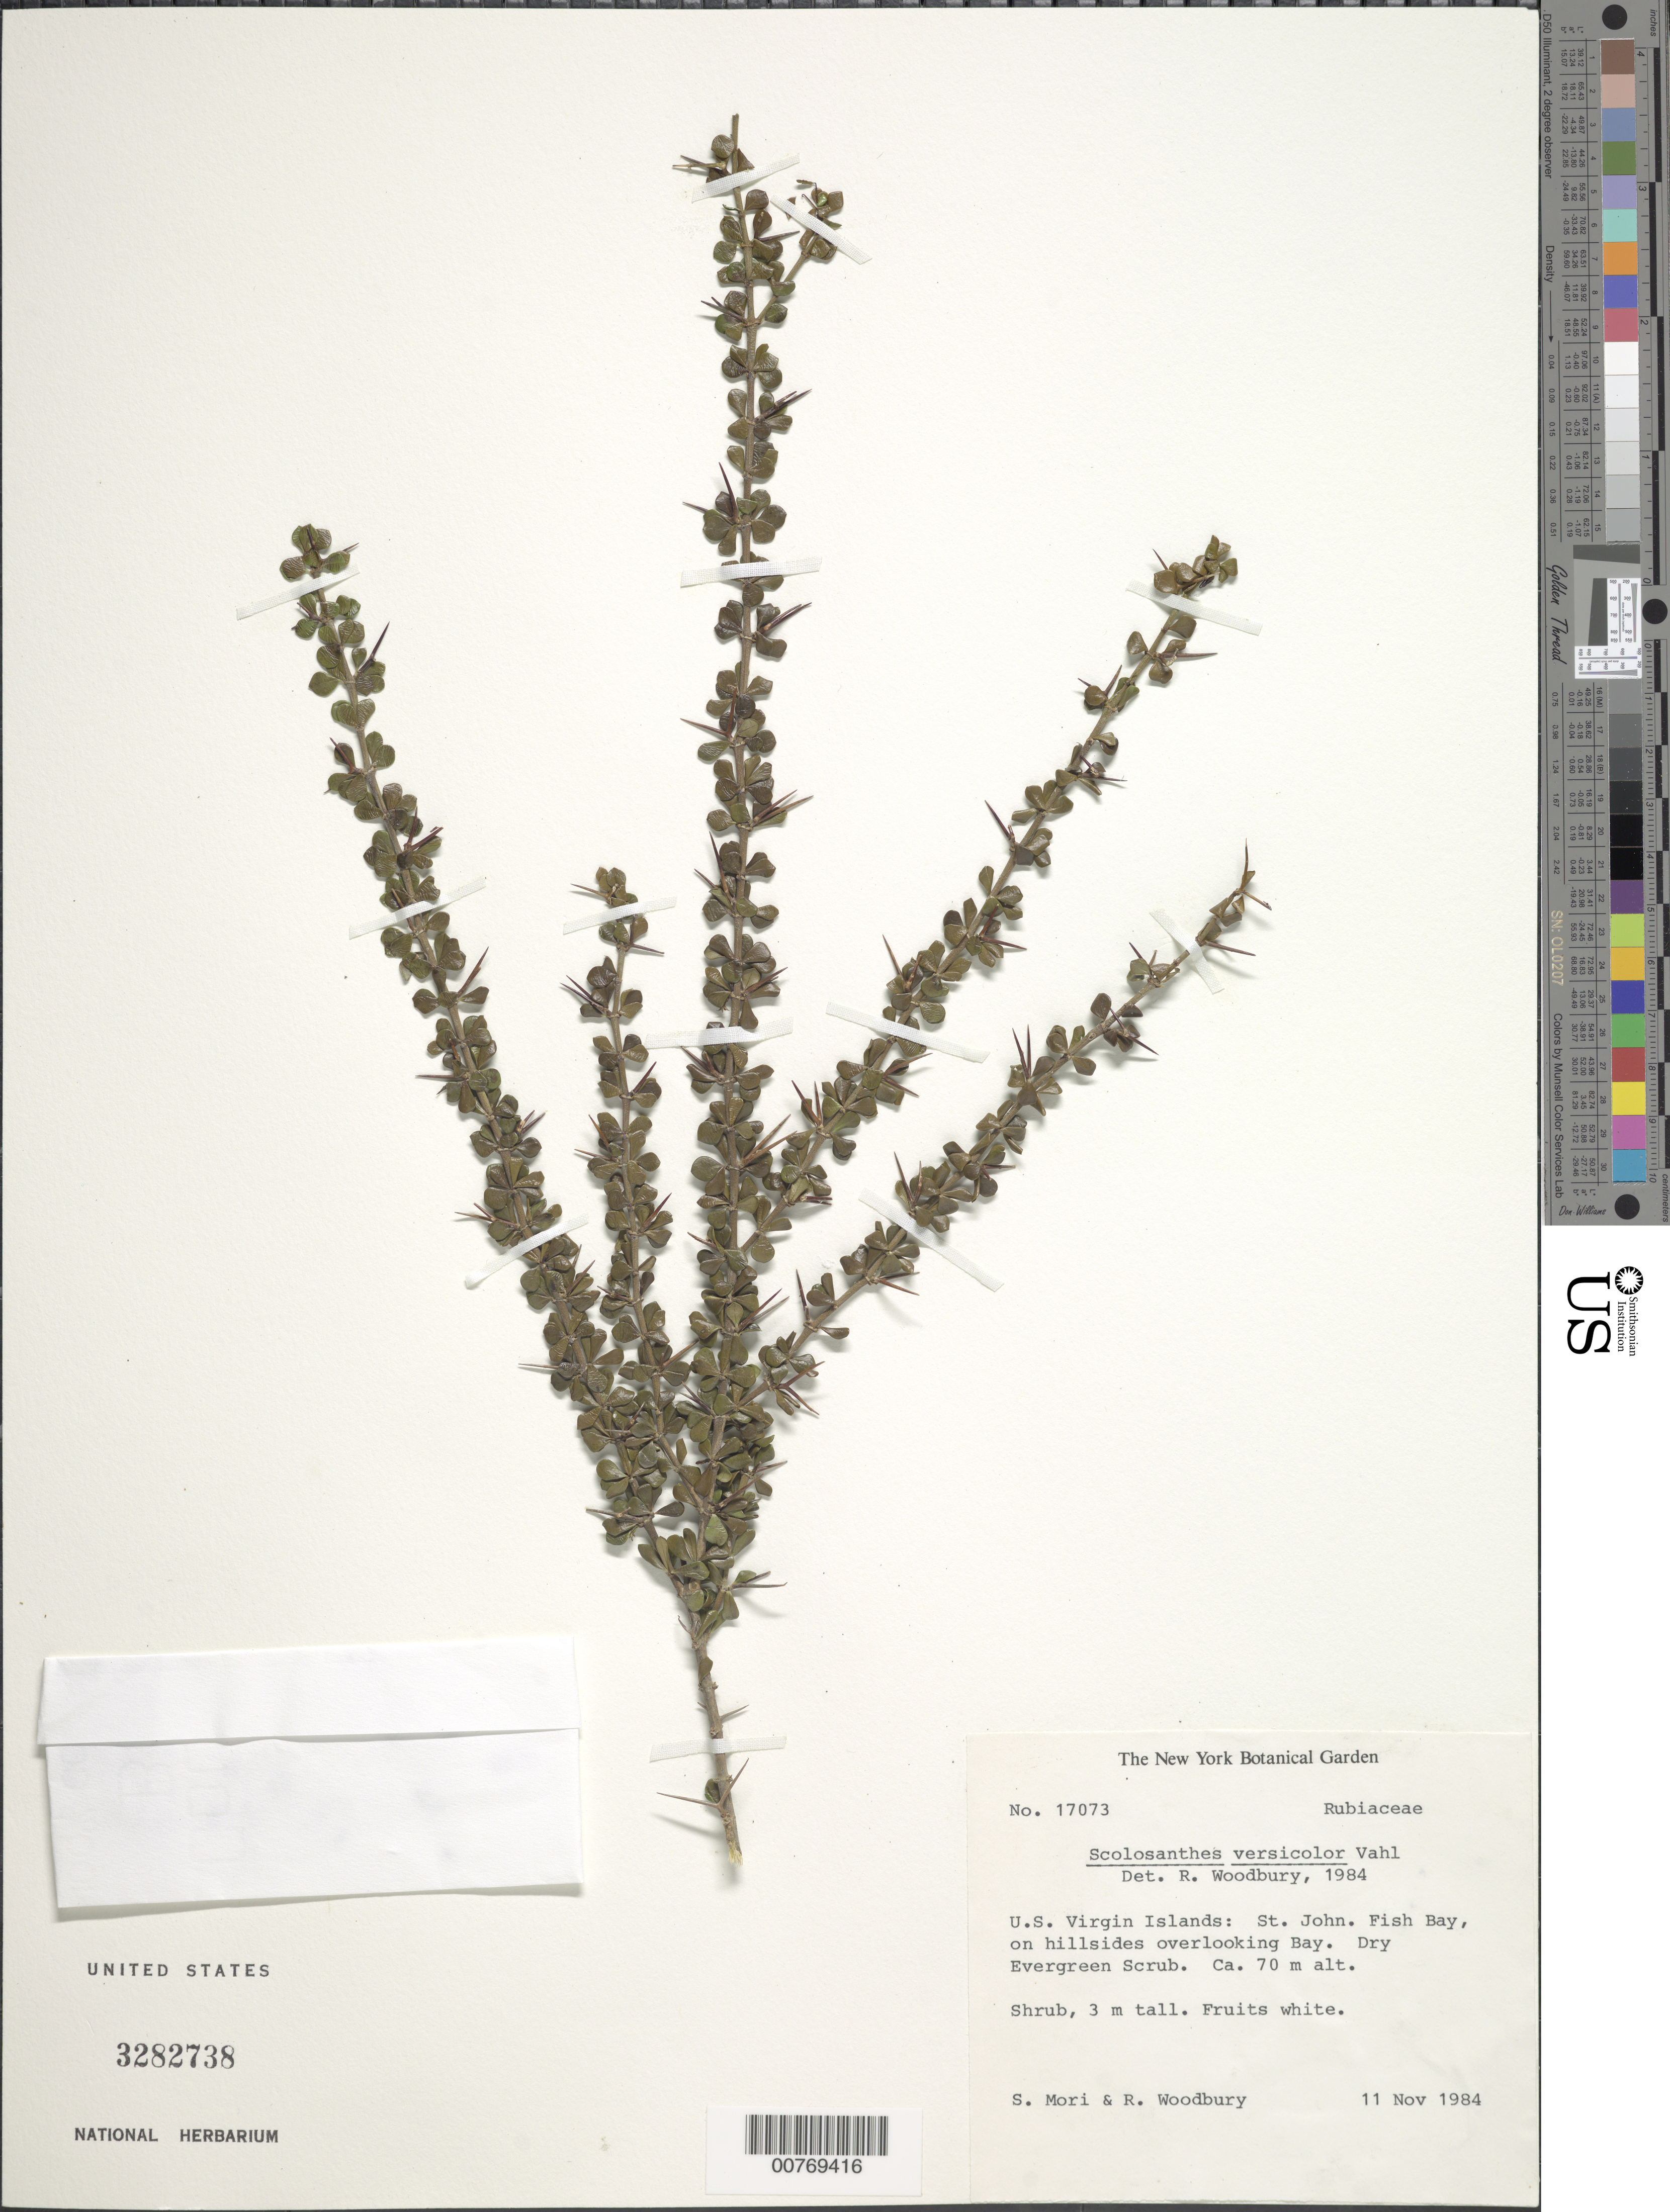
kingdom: Plantae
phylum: Tracheophyta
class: Magnoliopsida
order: Gentianales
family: Rubiaceae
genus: Scolosanthus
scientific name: Scolosanthus versicolor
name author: Vahl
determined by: Woodbury, R. O.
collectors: S. Mori & R. O. Woodbury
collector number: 17073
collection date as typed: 11 Nov 1984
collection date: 1984-11-11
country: U.S. Virgin Islands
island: St. John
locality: Fish Bay, on hillsides overlooking Bay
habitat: Dry evergreen scrub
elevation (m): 70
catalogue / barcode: US 3282738